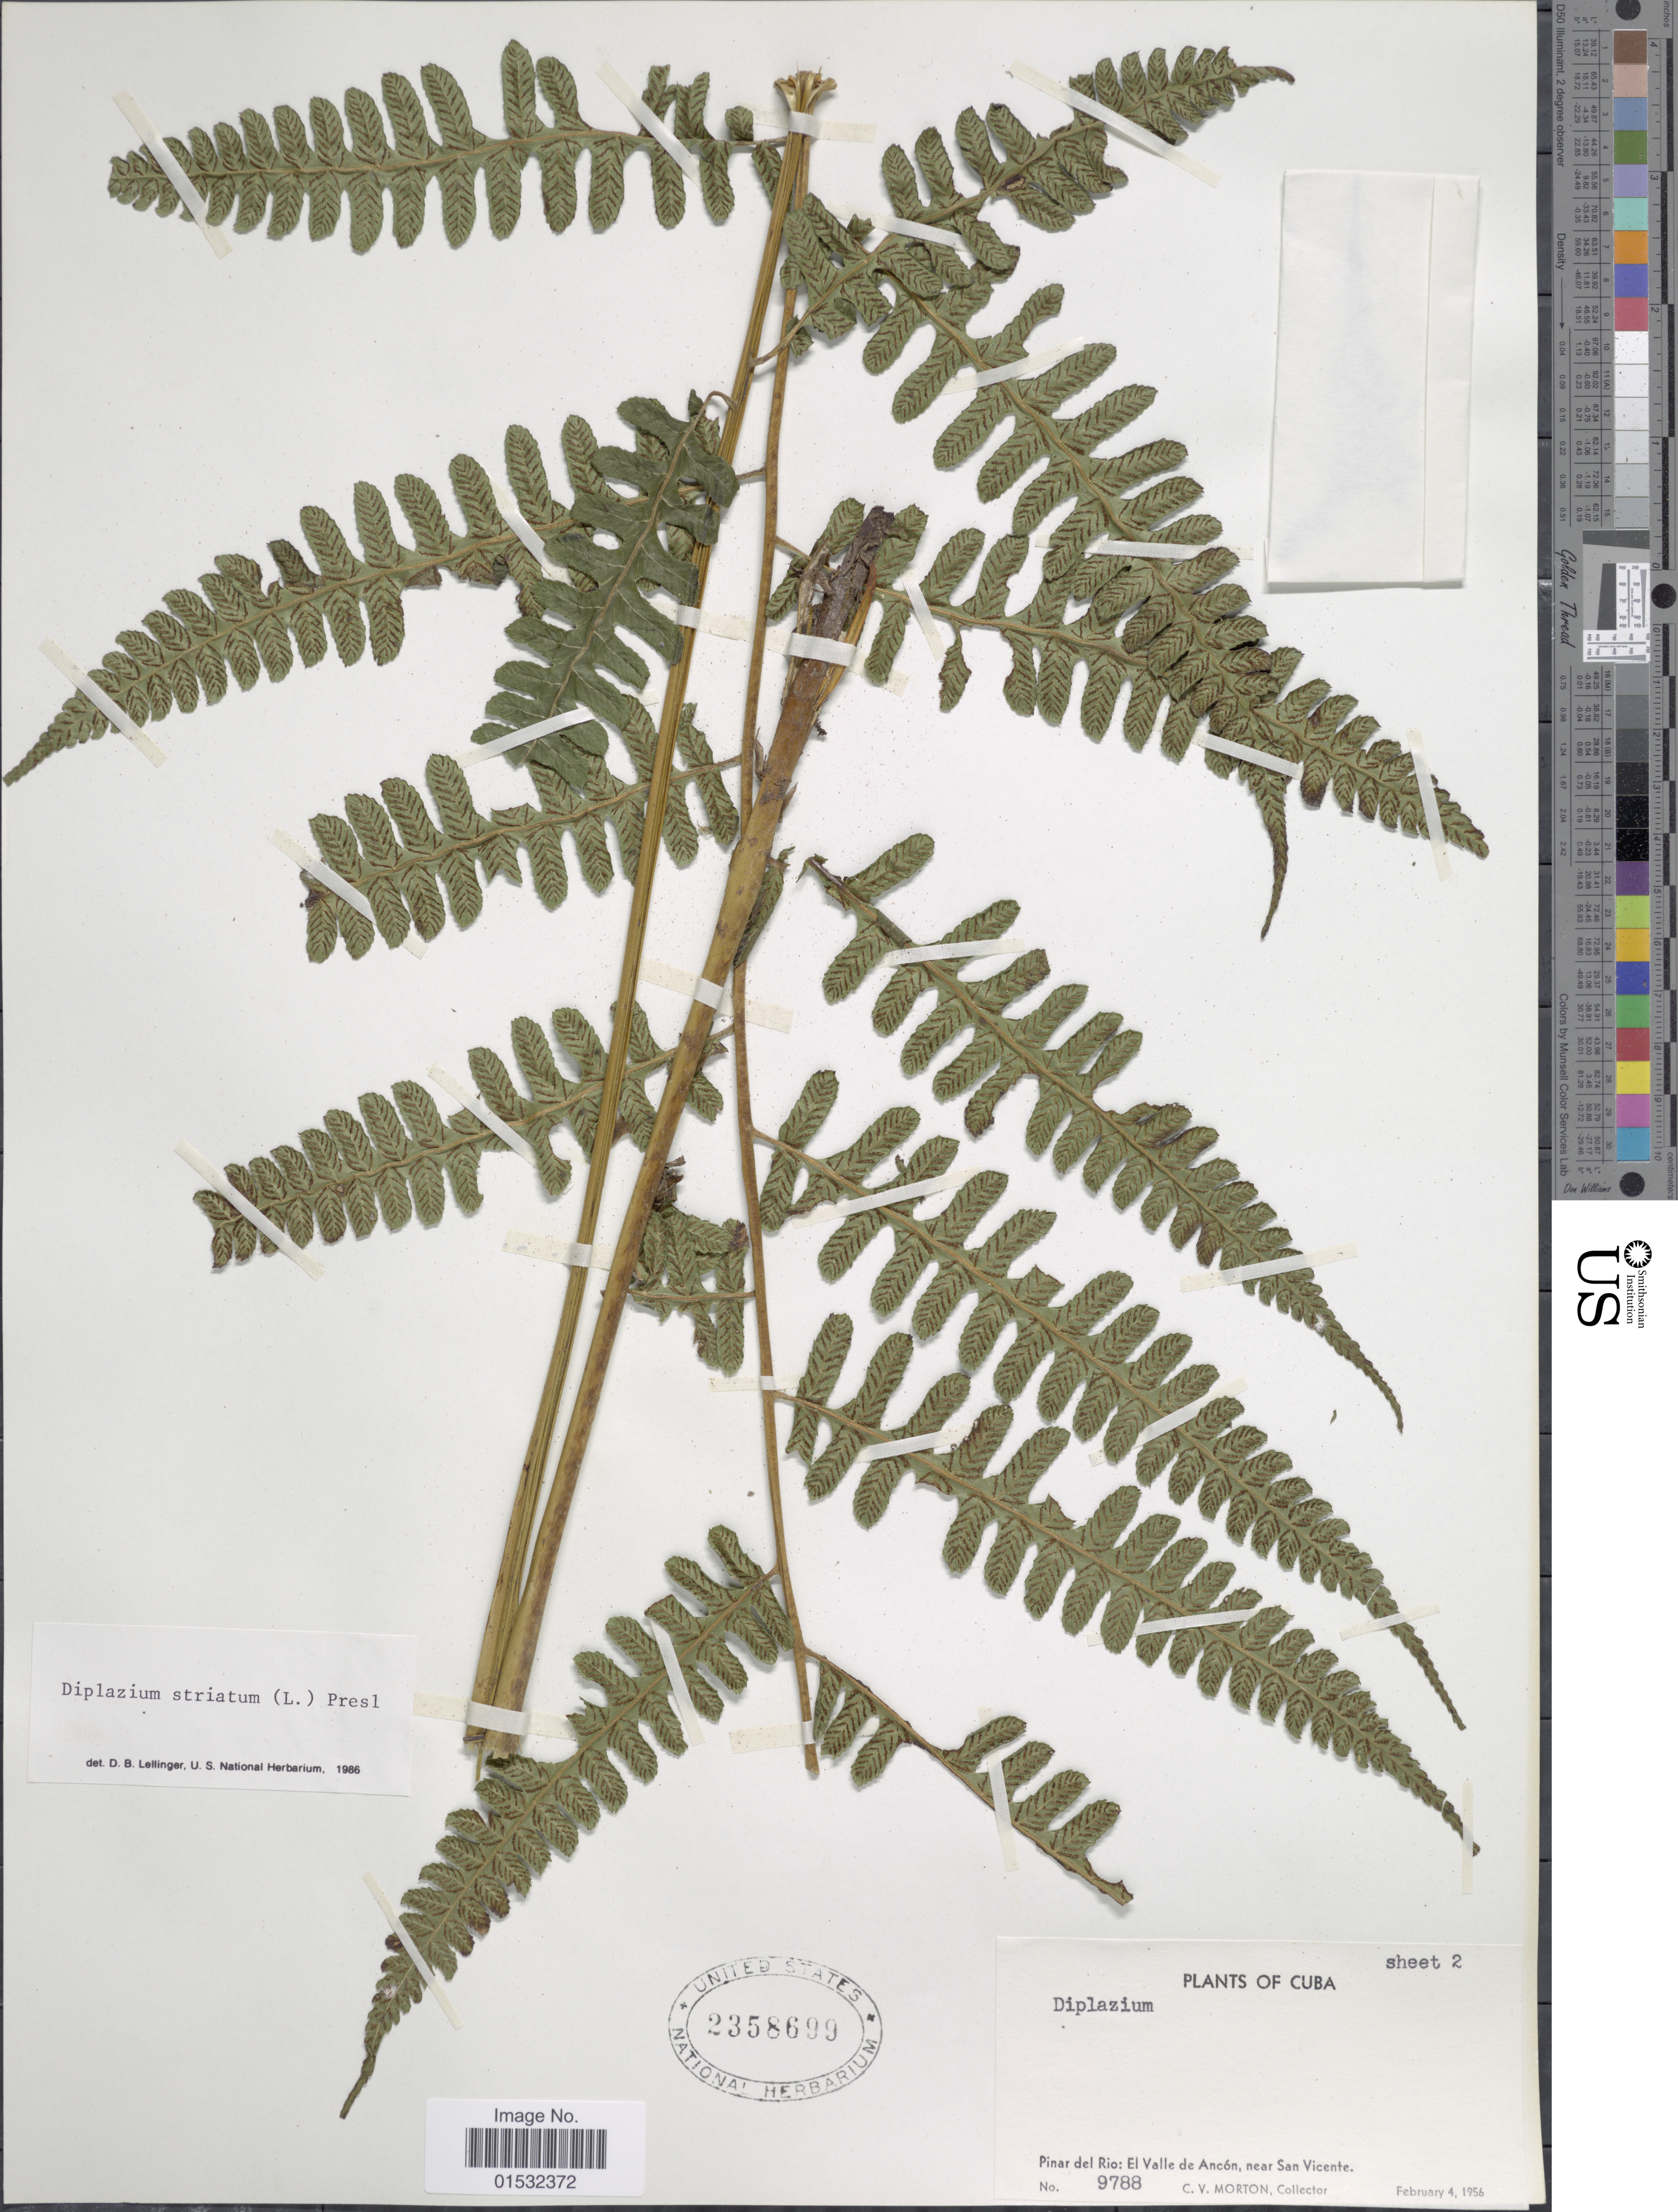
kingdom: Plantae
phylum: Tracheophyta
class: Polypodiopsida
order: Polypodiales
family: Athyriaceae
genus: Diplazium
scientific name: Diplazium striatum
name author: (L.) C. Presl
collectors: C. V. Morton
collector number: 9788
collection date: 1956-02-04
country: Cuba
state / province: Pinar del Río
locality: El Valle de Ancón, near San Vicente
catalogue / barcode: US 2358699